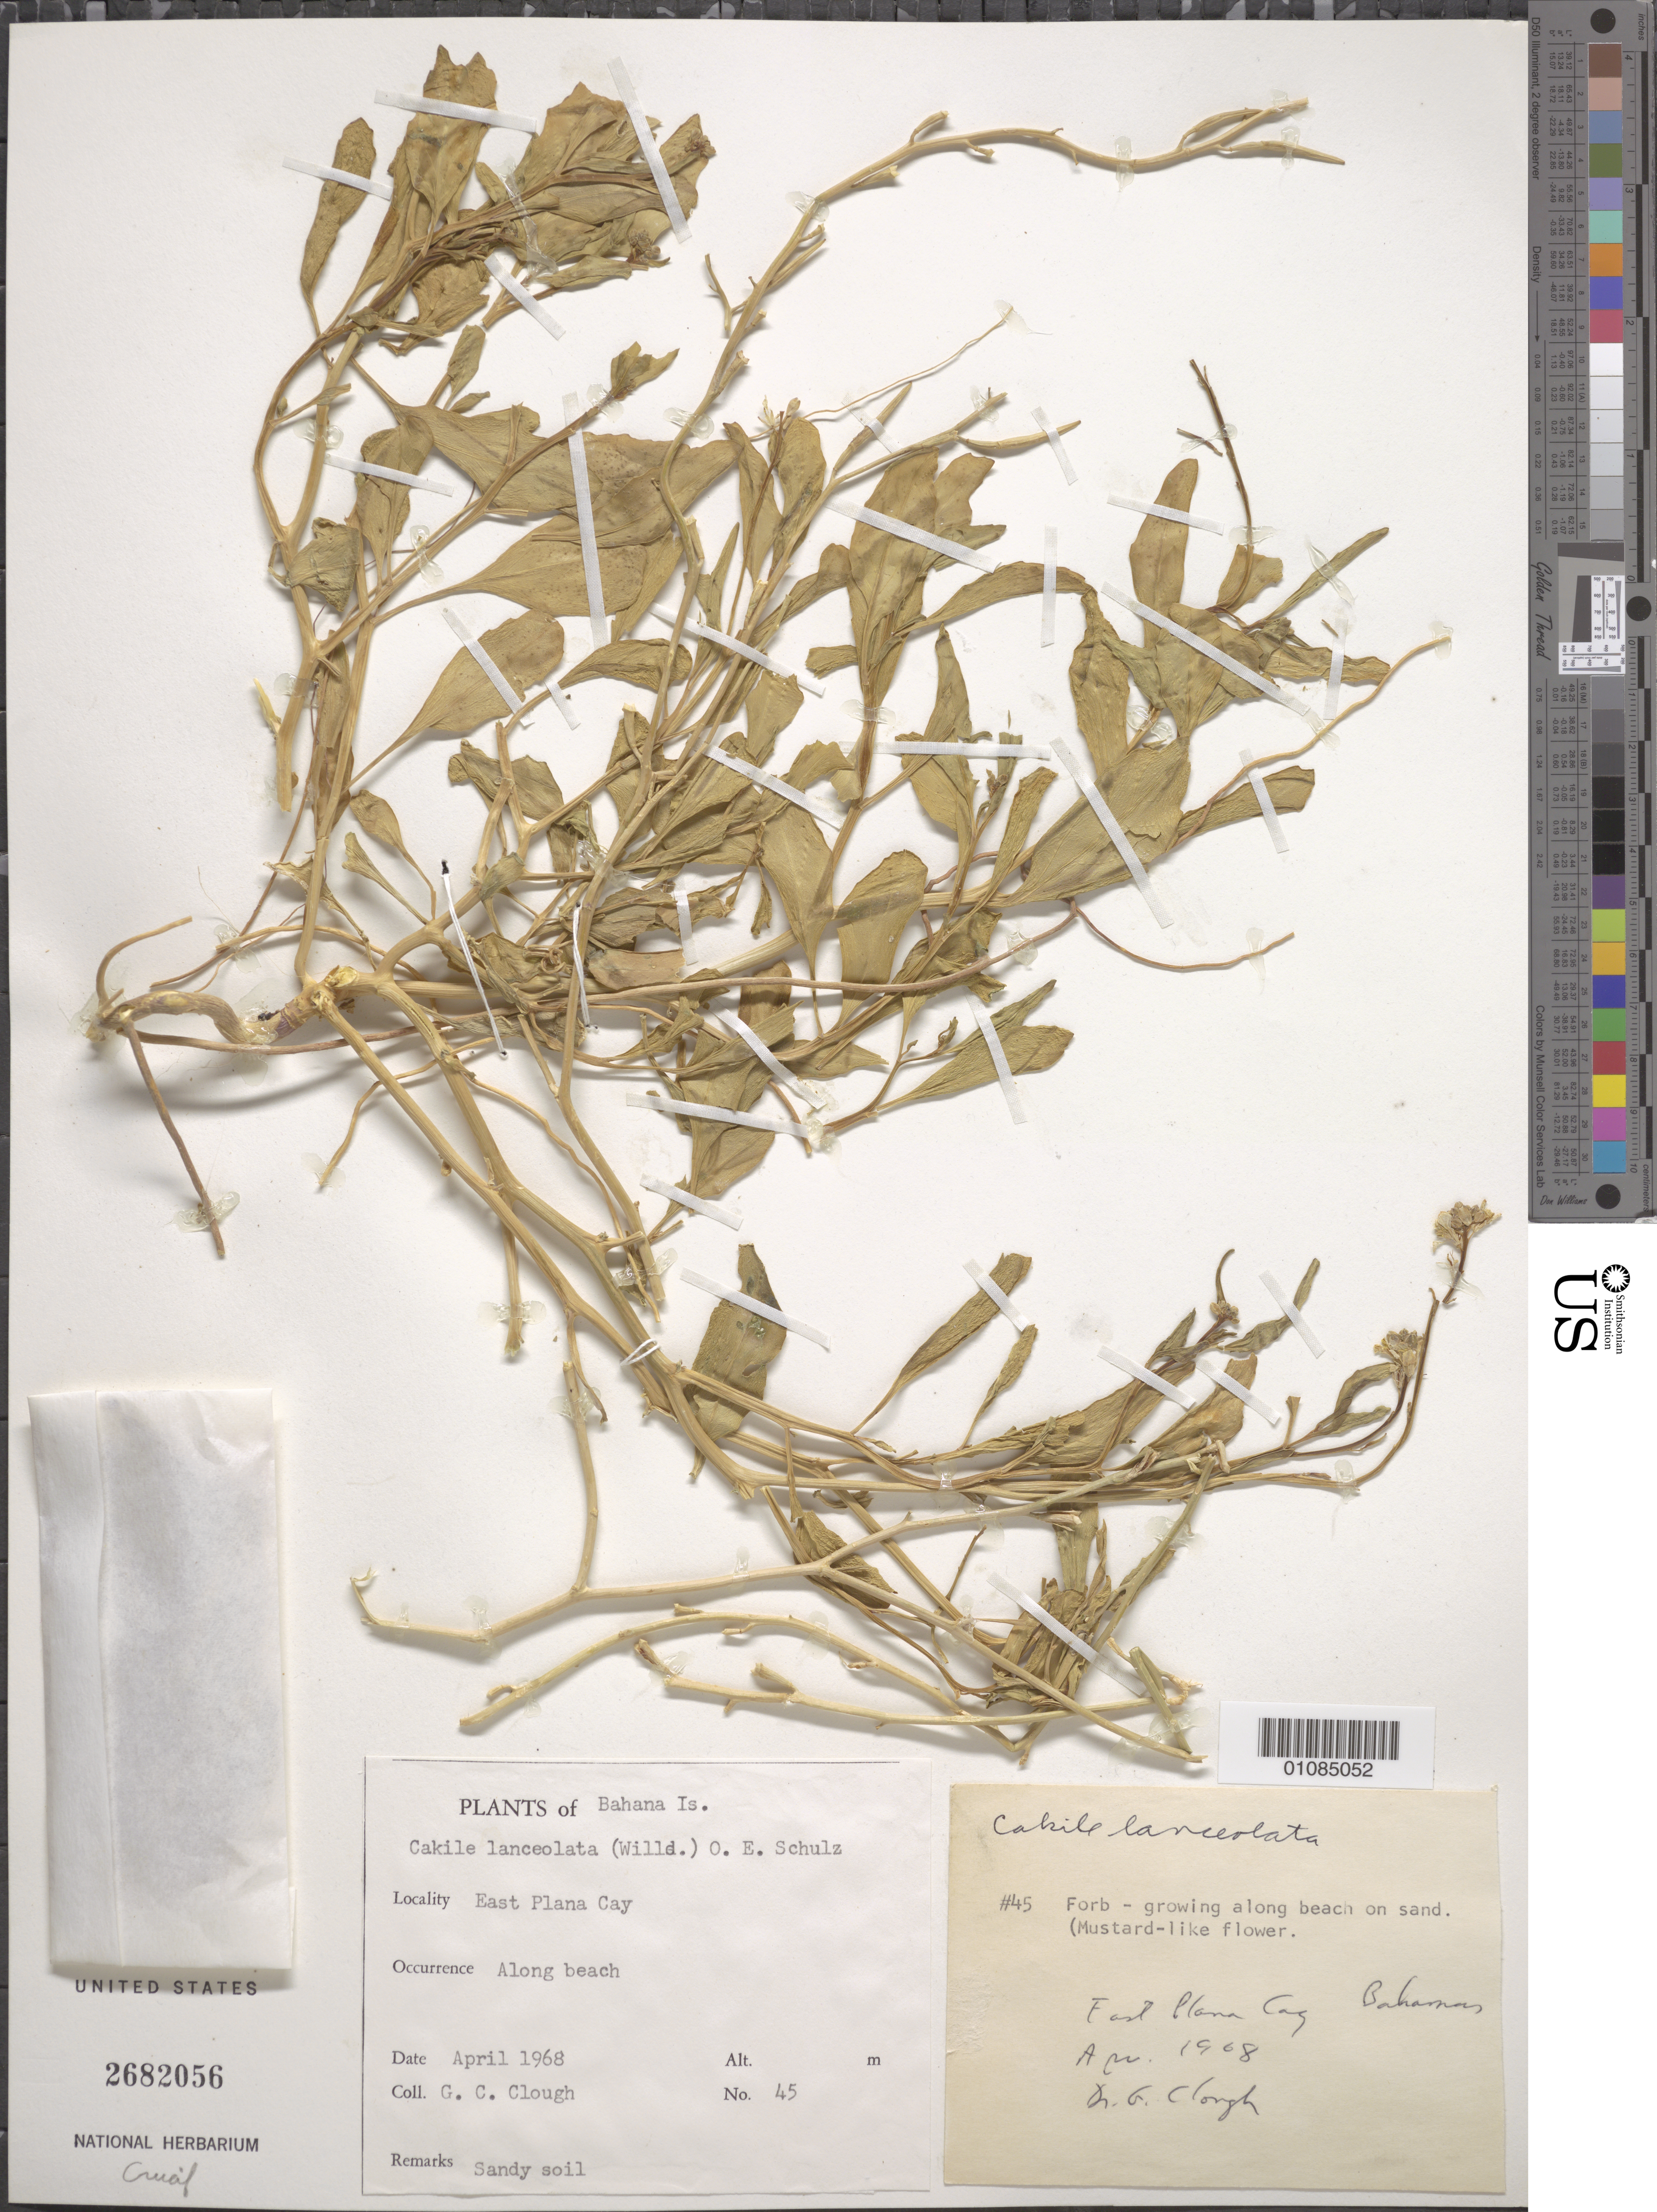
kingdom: Plantae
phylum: Tracheophyta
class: Magnoliopsida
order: Brassicales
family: Brassicaceae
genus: Cakile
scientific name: Cakile lanceolata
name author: (Willd.) O.E. Schulz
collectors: G. Clough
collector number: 45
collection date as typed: Apr 1968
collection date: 1968-04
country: Bahamas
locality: East Plana Cay.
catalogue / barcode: US 2682056